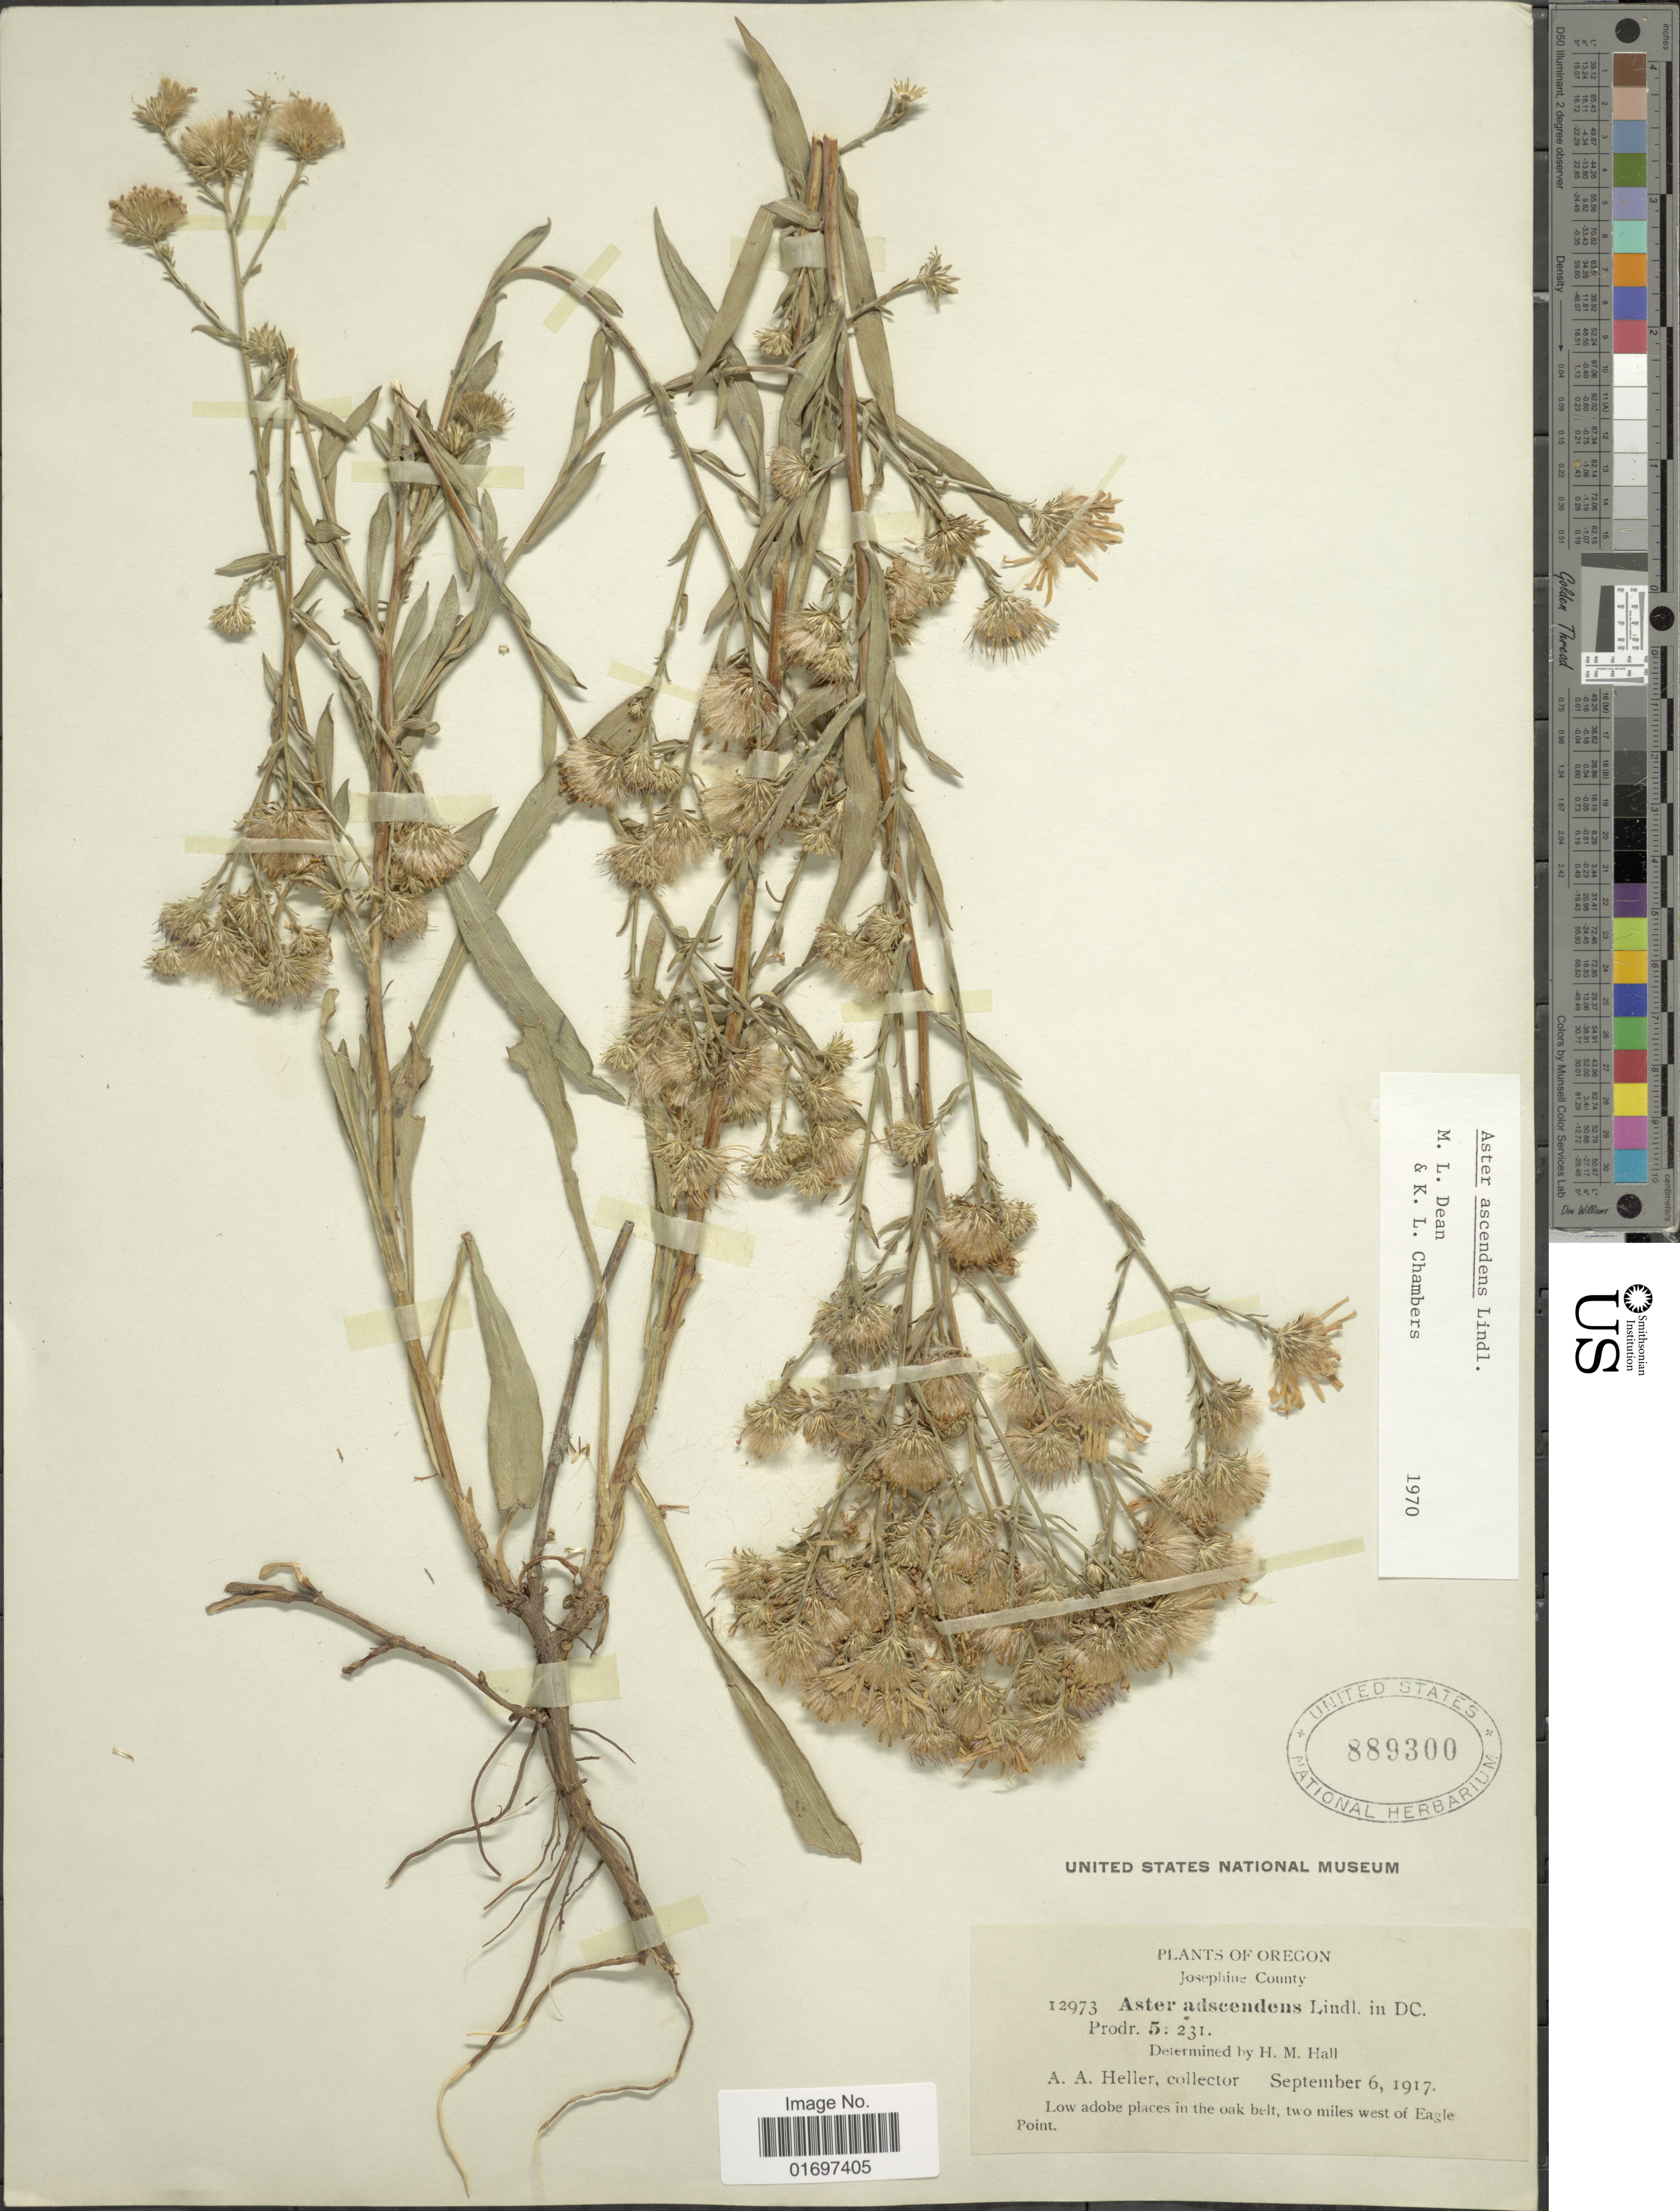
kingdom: Plantae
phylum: Tracheophyta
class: Magnoliopsida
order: Asterales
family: Asteraceae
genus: Symphyotrichum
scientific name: Symphyotrichum ascendens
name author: (Lindl.) G.L. Nesom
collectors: A. A. Heller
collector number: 12973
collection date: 1917-09-06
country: United States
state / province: Oregon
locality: Oregon. Josephine County. Low adobe places in the oak belt, two miles west of Eagle Point.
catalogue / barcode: US 889300